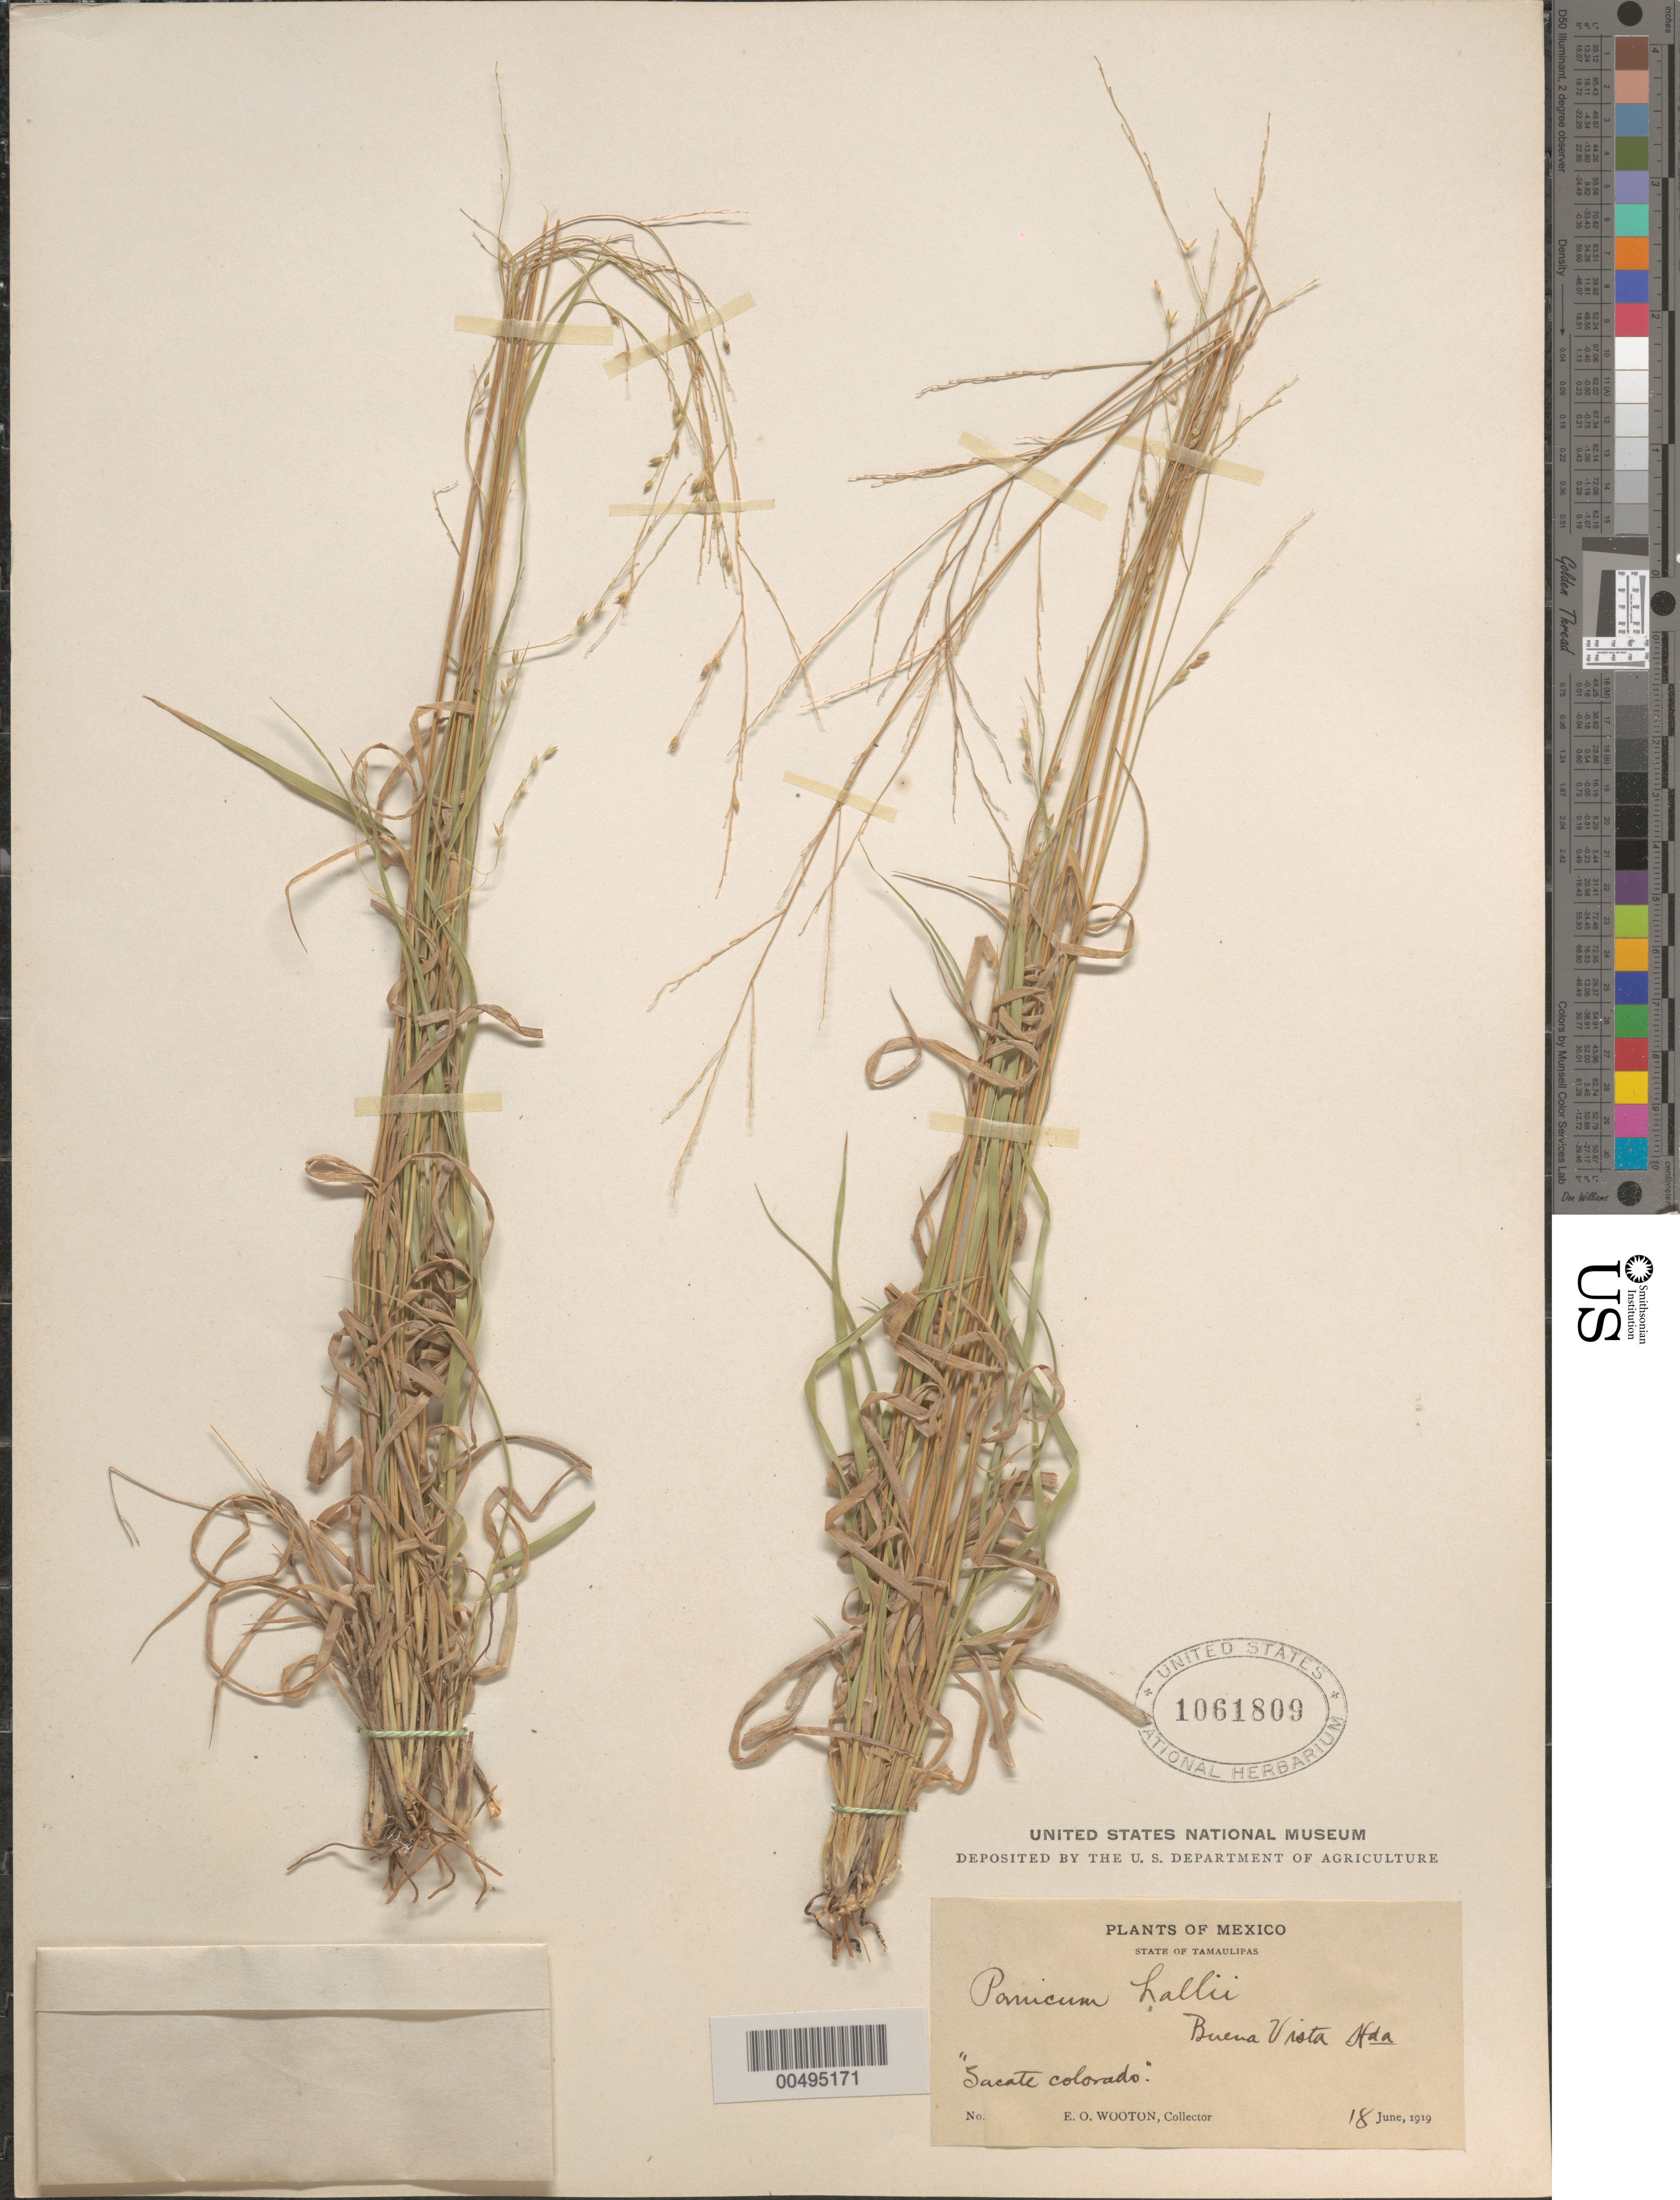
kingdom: Plantae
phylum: Tracheophyta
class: Liliopsida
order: Poales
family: Poaceae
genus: Panicum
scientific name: Panicum hallii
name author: Vasey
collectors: E. O. Wooton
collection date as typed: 18 Jun 1919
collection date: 1919-06-18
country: Mexico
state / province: Tamaulipas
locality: Buena Vista Hda.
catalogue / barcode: US 1061809